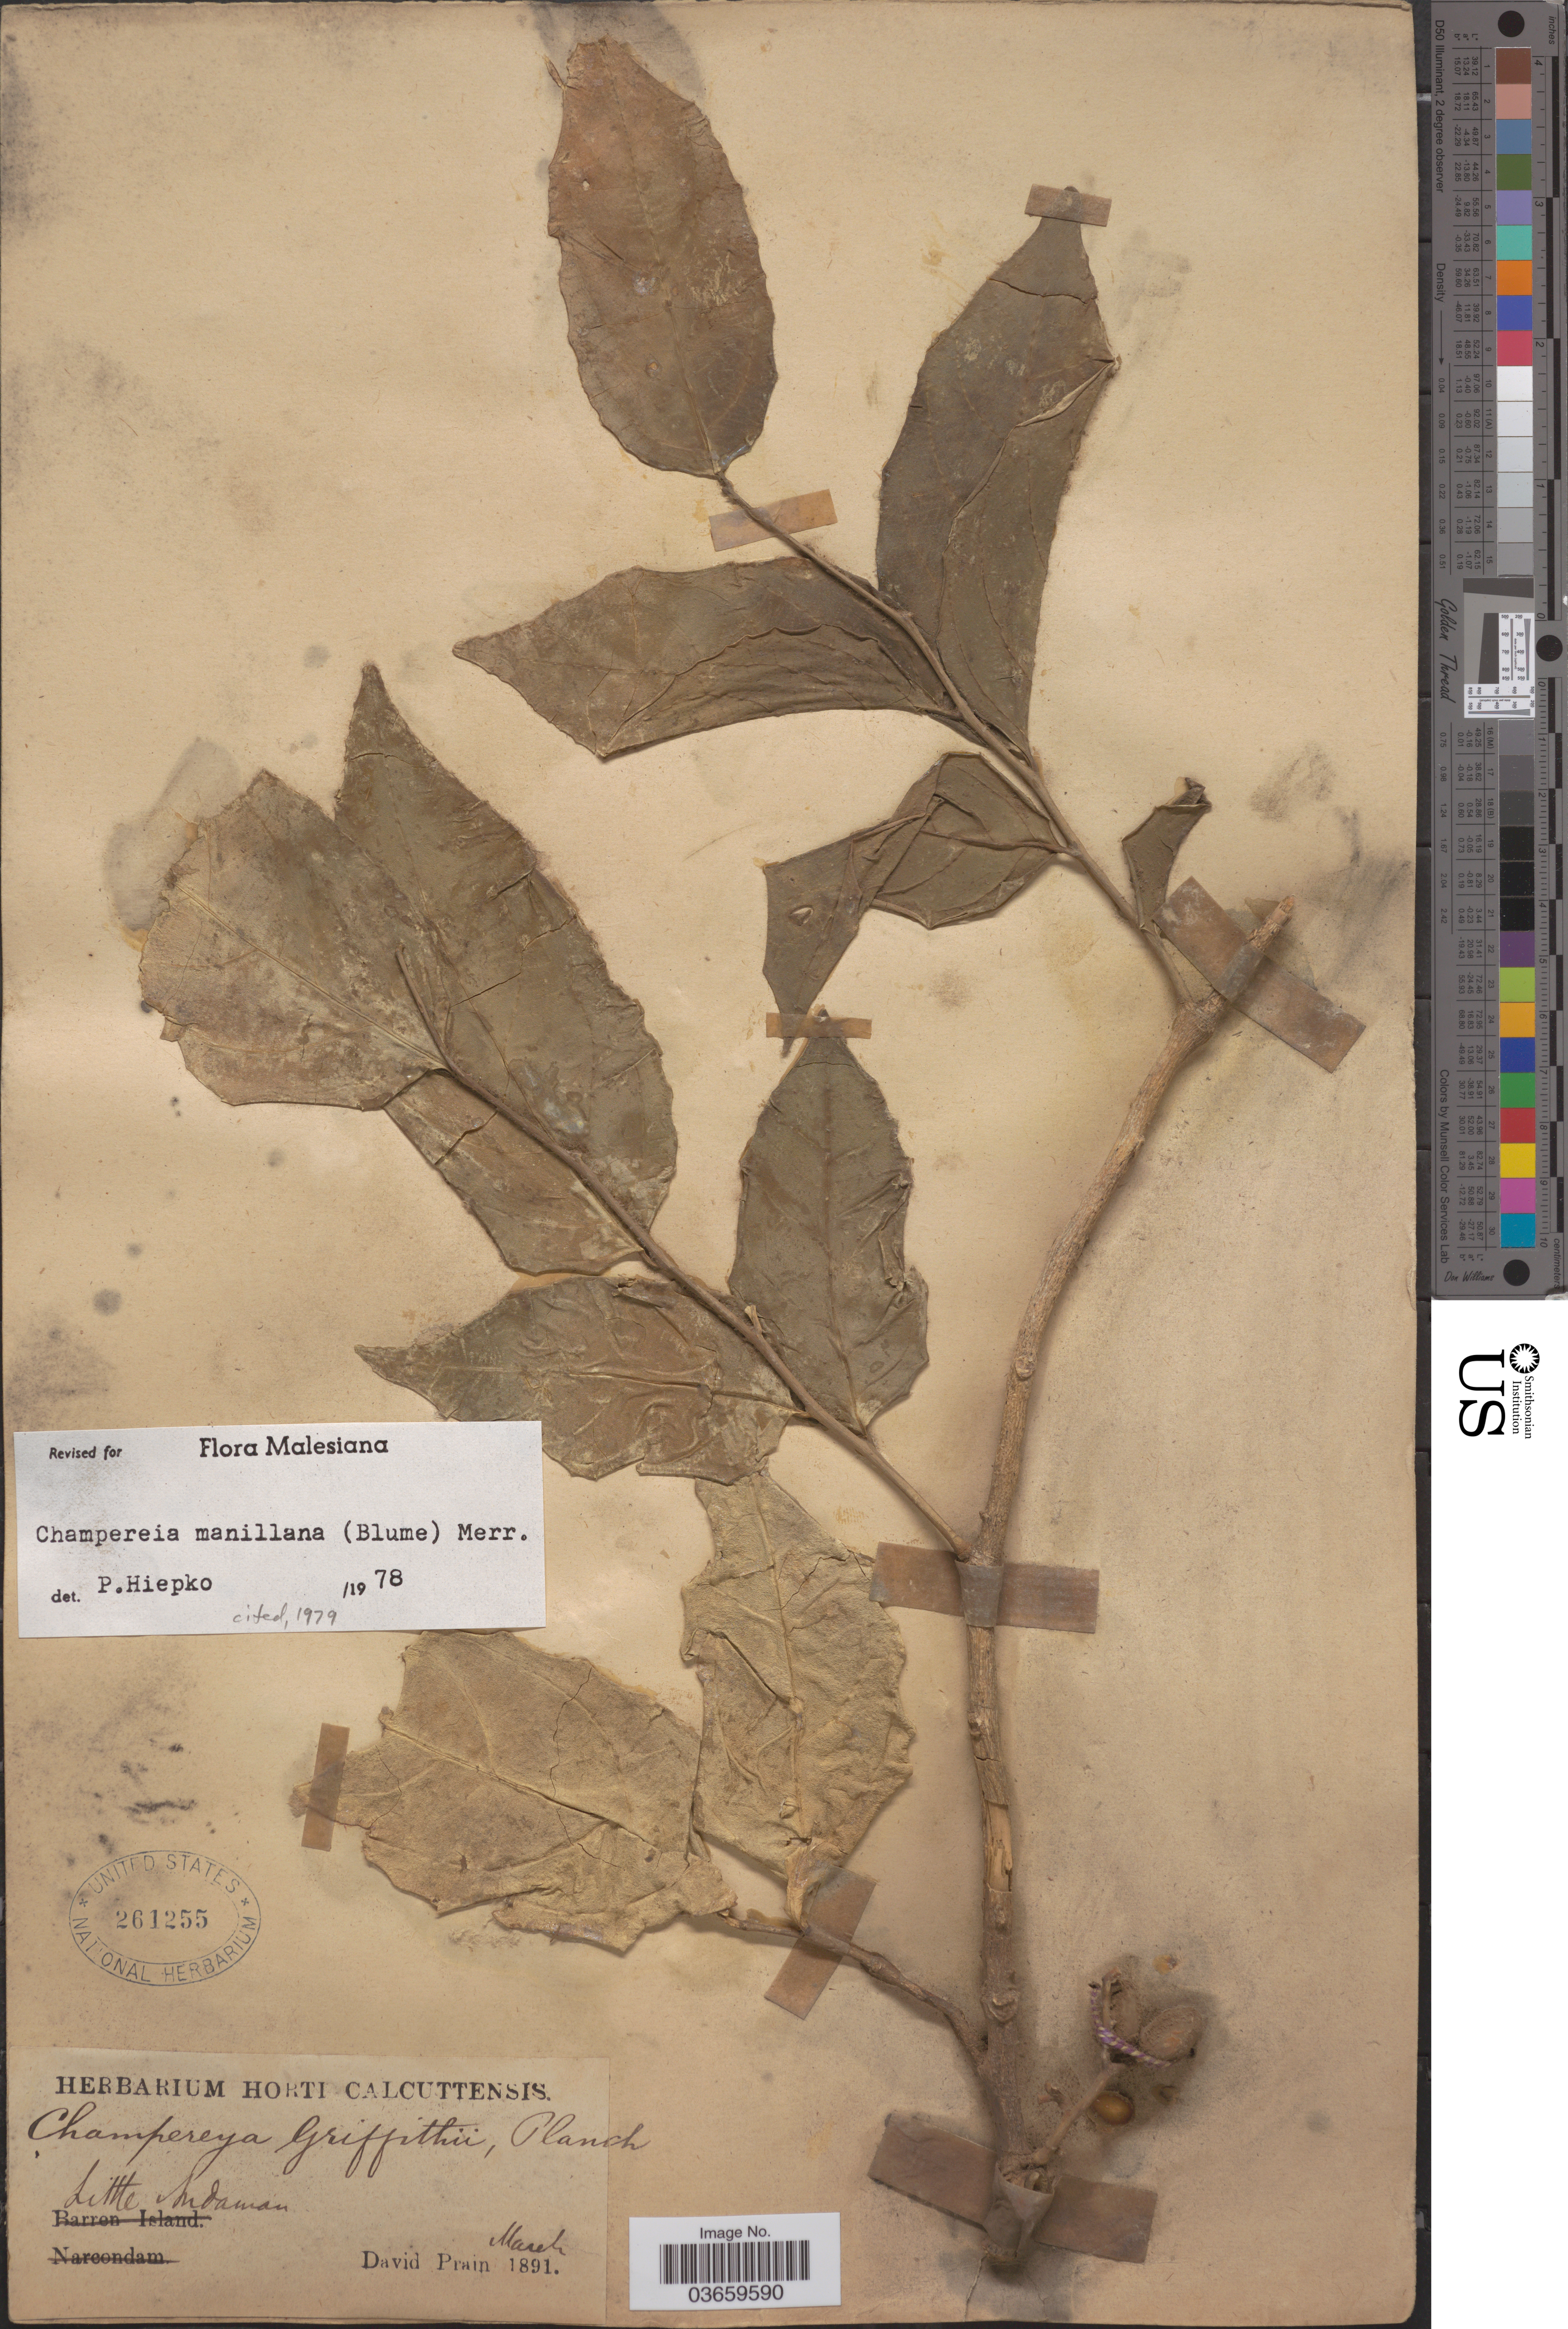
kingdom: Plantae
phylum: Tracheophyta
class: Magnoliopsida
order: Santalales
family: Opiliaceae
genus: Champereia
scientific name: Champereia manillana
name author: (Blume) Merr.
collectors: D. Prain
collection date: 1891-03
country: India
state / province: Andaman and Nicobar Islands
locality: Little Andaman.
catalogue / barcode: US 261255